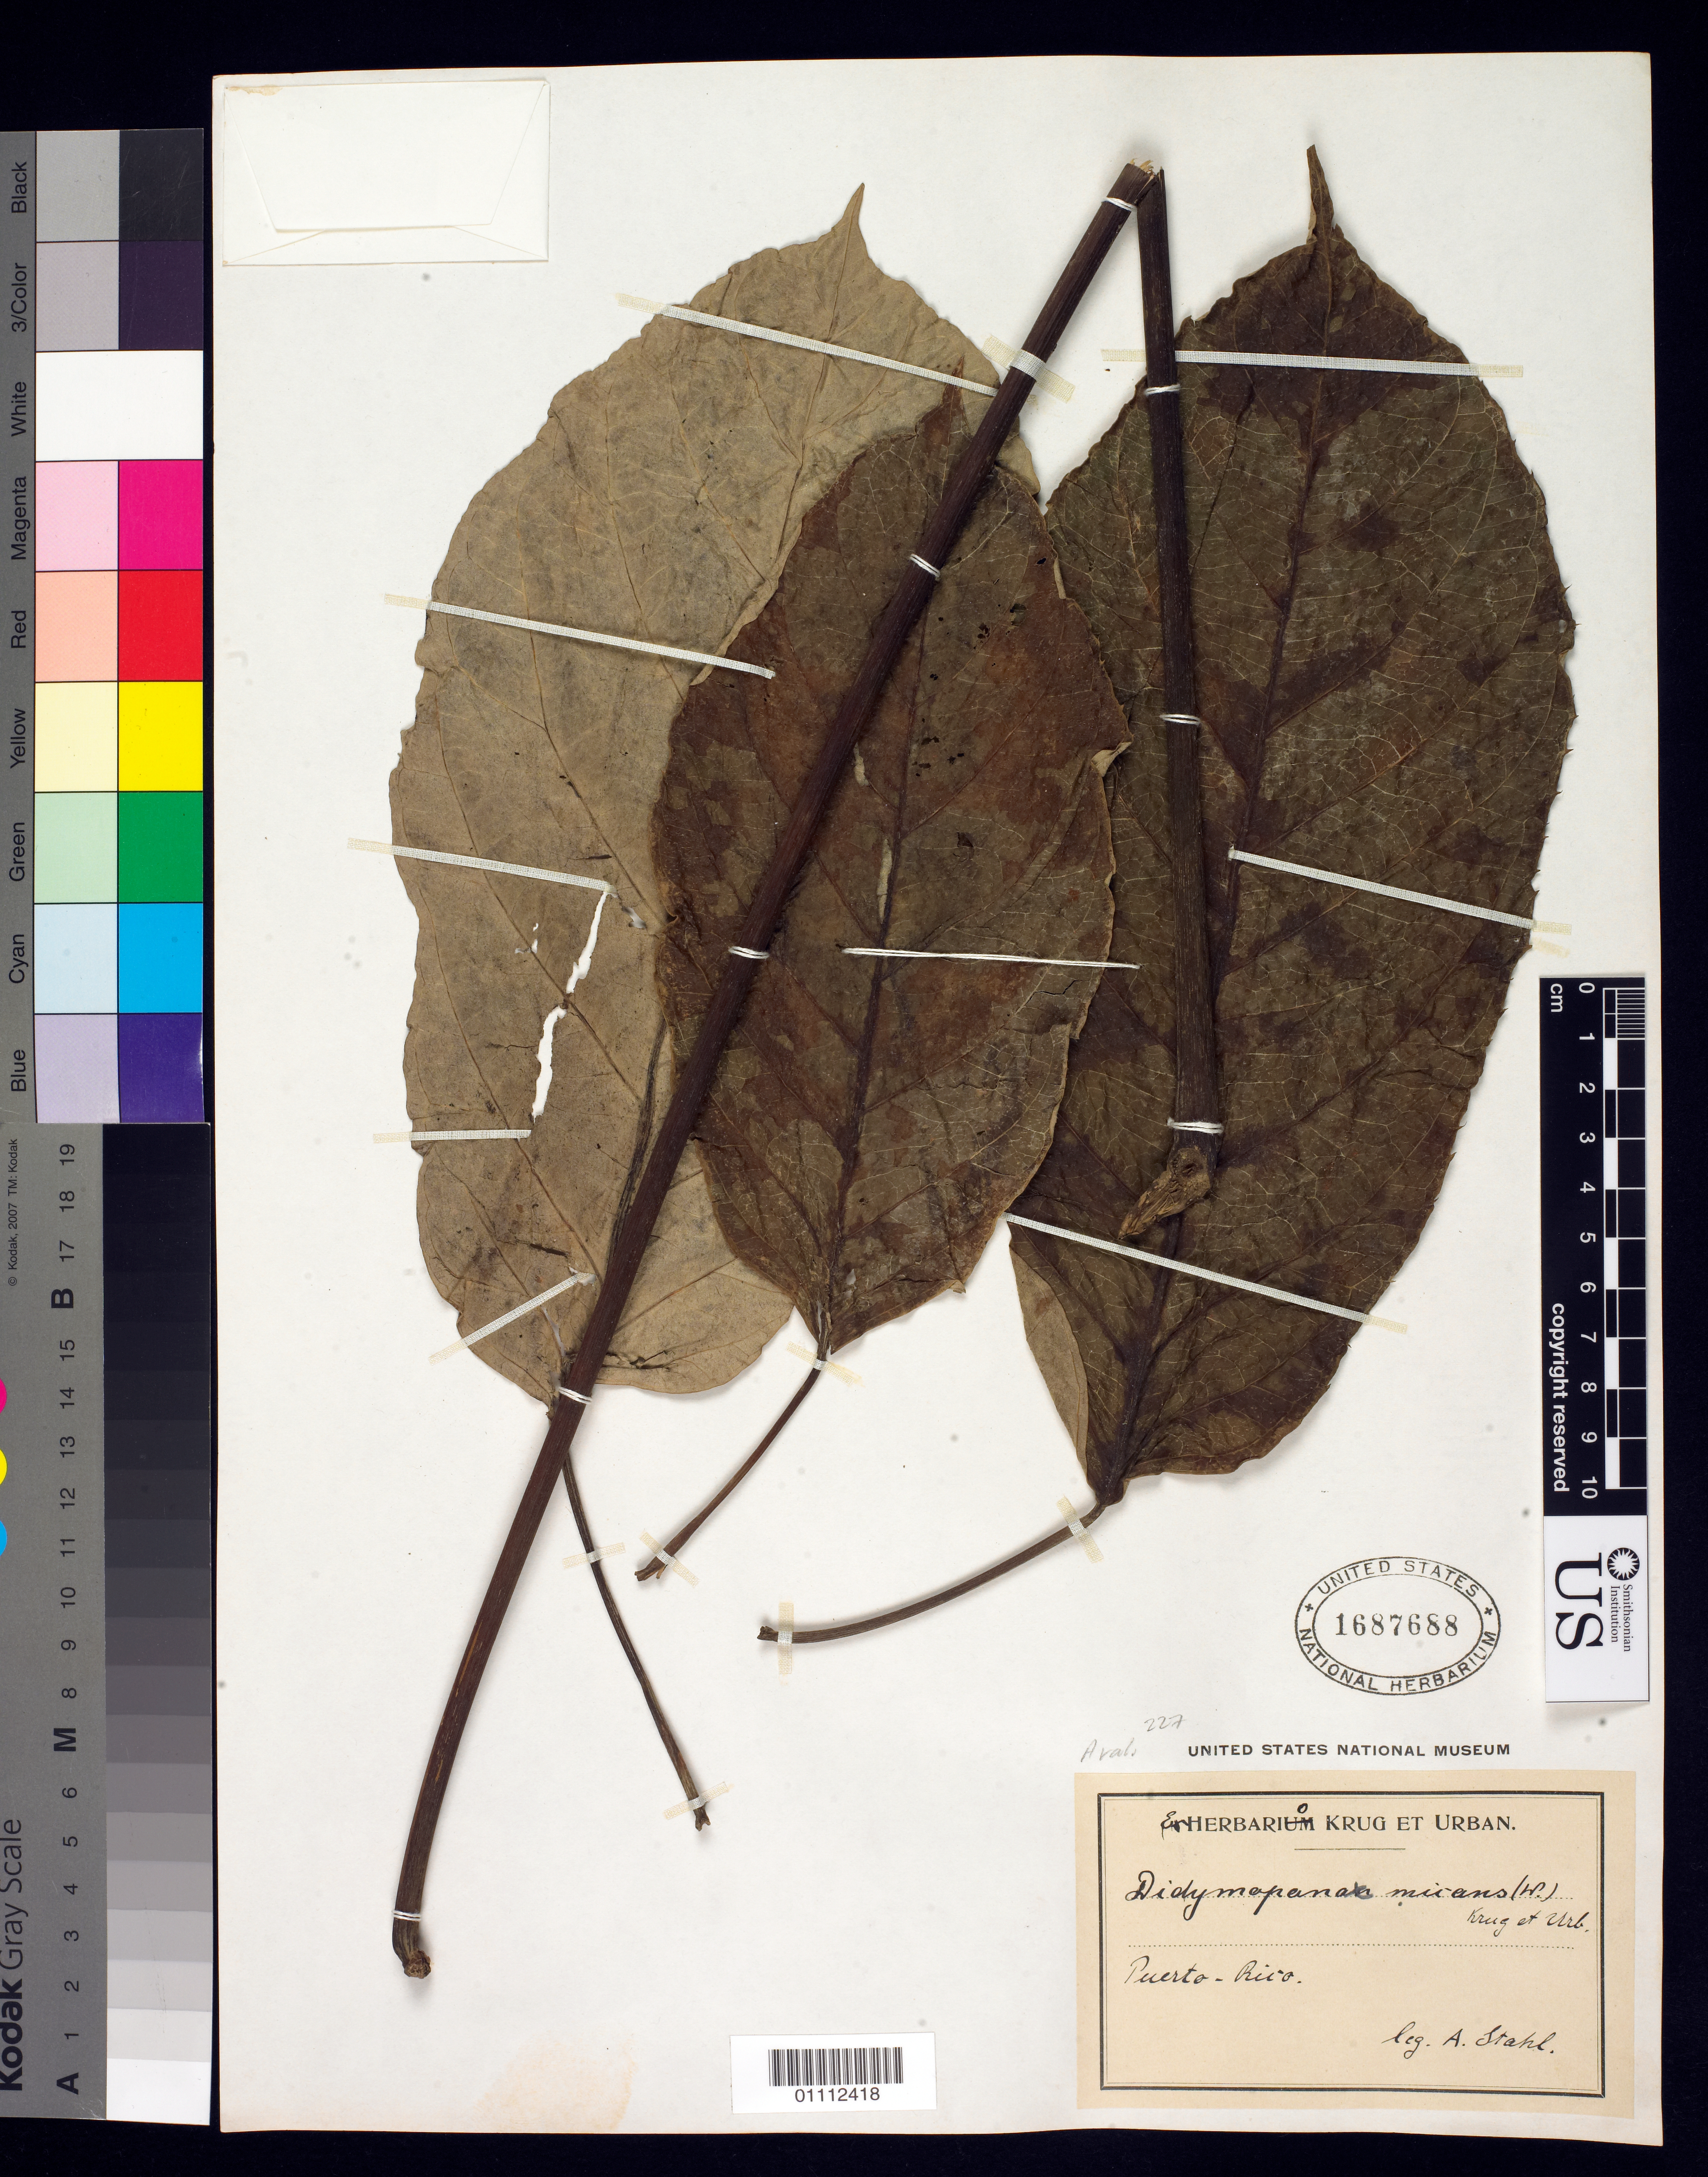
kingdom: Plantae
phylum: Tracheophyta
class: Magnoliopsida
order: Apiales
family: Araliaceae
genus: Schefflera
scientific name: Schefflera morototoni (Aubl.) Maguire, Steyerm. & Frodin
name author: (Aubl.) Maguire et al.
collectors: A. Stahl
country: Puerto Rico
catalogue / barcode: US 1687688